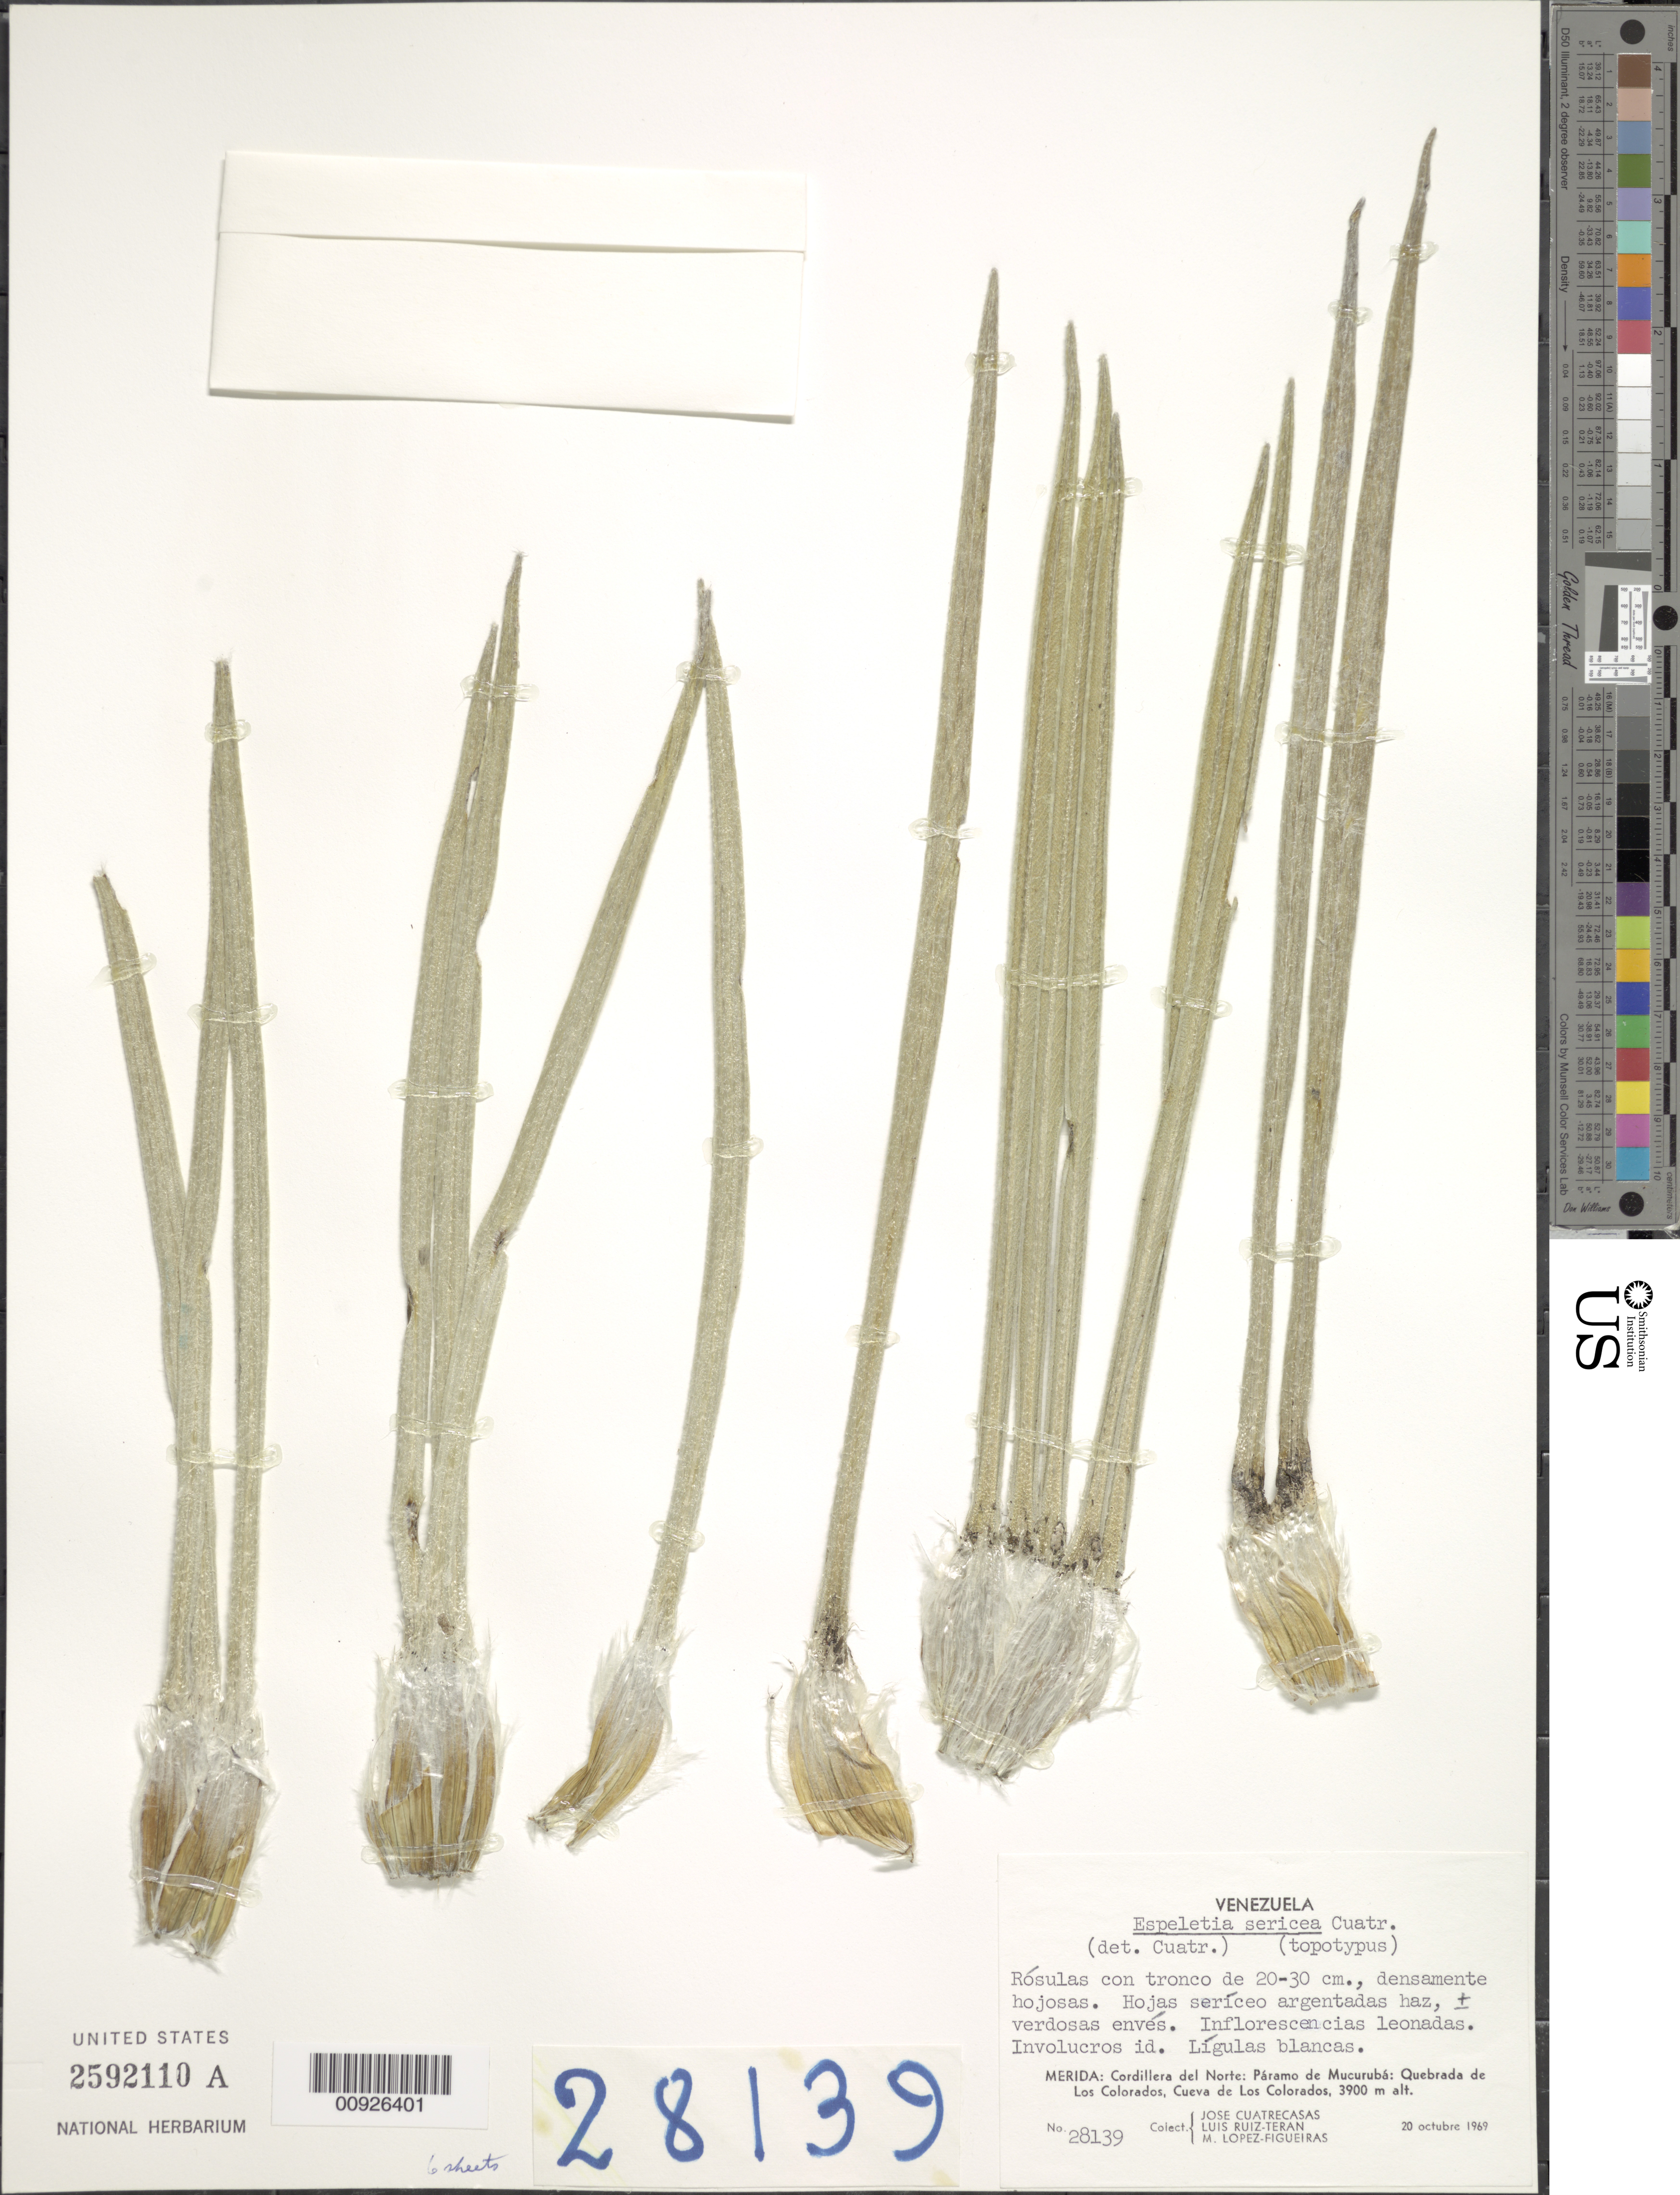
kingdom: Plantae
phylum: Tracheophyta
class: Magnoliopsida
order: Asterales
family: Asteraceae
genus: Espeletiopsis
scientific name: Espeletiopsis pannosa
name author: (Standl.) Cuatrec.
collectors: J. Cuatrecasas, L. E. Ruíz-Terán & M. López Figueiras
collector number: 28139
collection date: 1969-10-20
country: Venezuela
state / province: Mérida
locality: P. de Mucurubá. Cordillera del Norte, Quebrada Los Colorados, Cueva de Los Colorados.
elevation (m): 3900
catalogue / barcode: US 2592110A